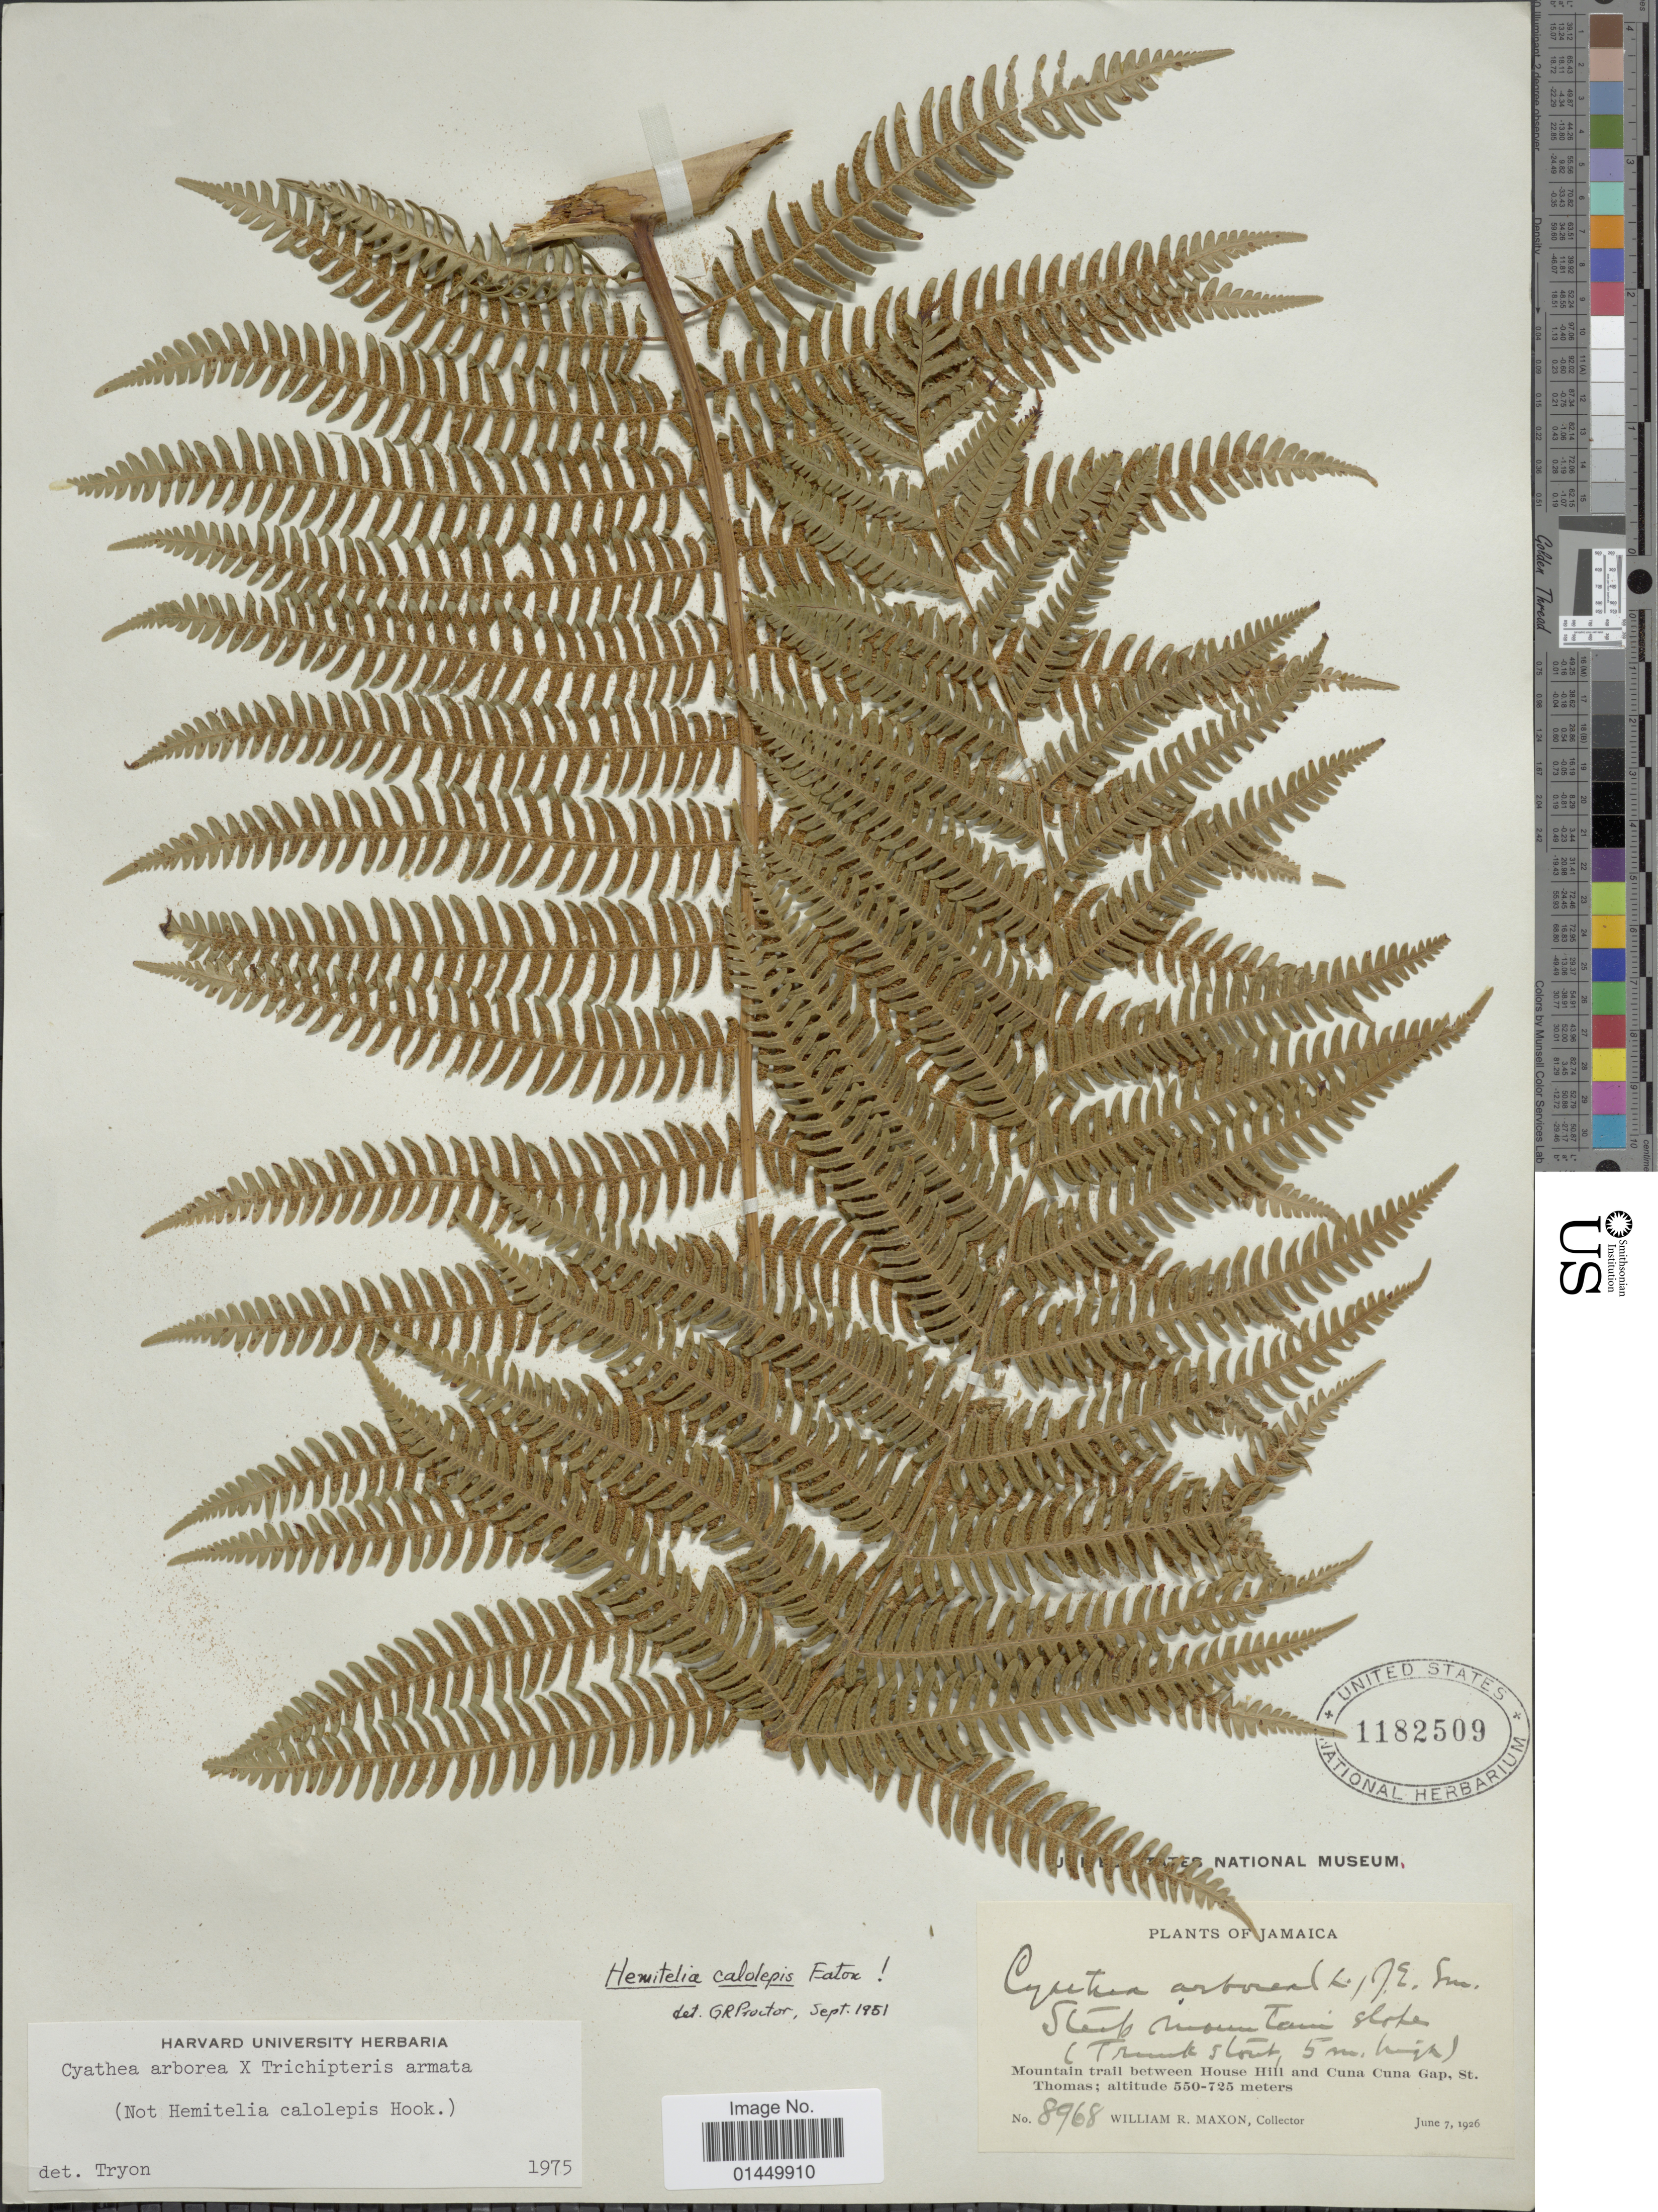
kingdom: Plantae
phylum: Tracheophyta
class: Polypodiopsida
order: Cyatheales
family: Cyatheaceae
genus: Cyathea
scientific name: Cyathea arborea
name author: (L.) Sm.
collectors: W. R. Maxon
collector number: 8968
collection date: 1926-06-07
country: Jamaica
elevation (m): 550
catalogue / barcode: US 1182509